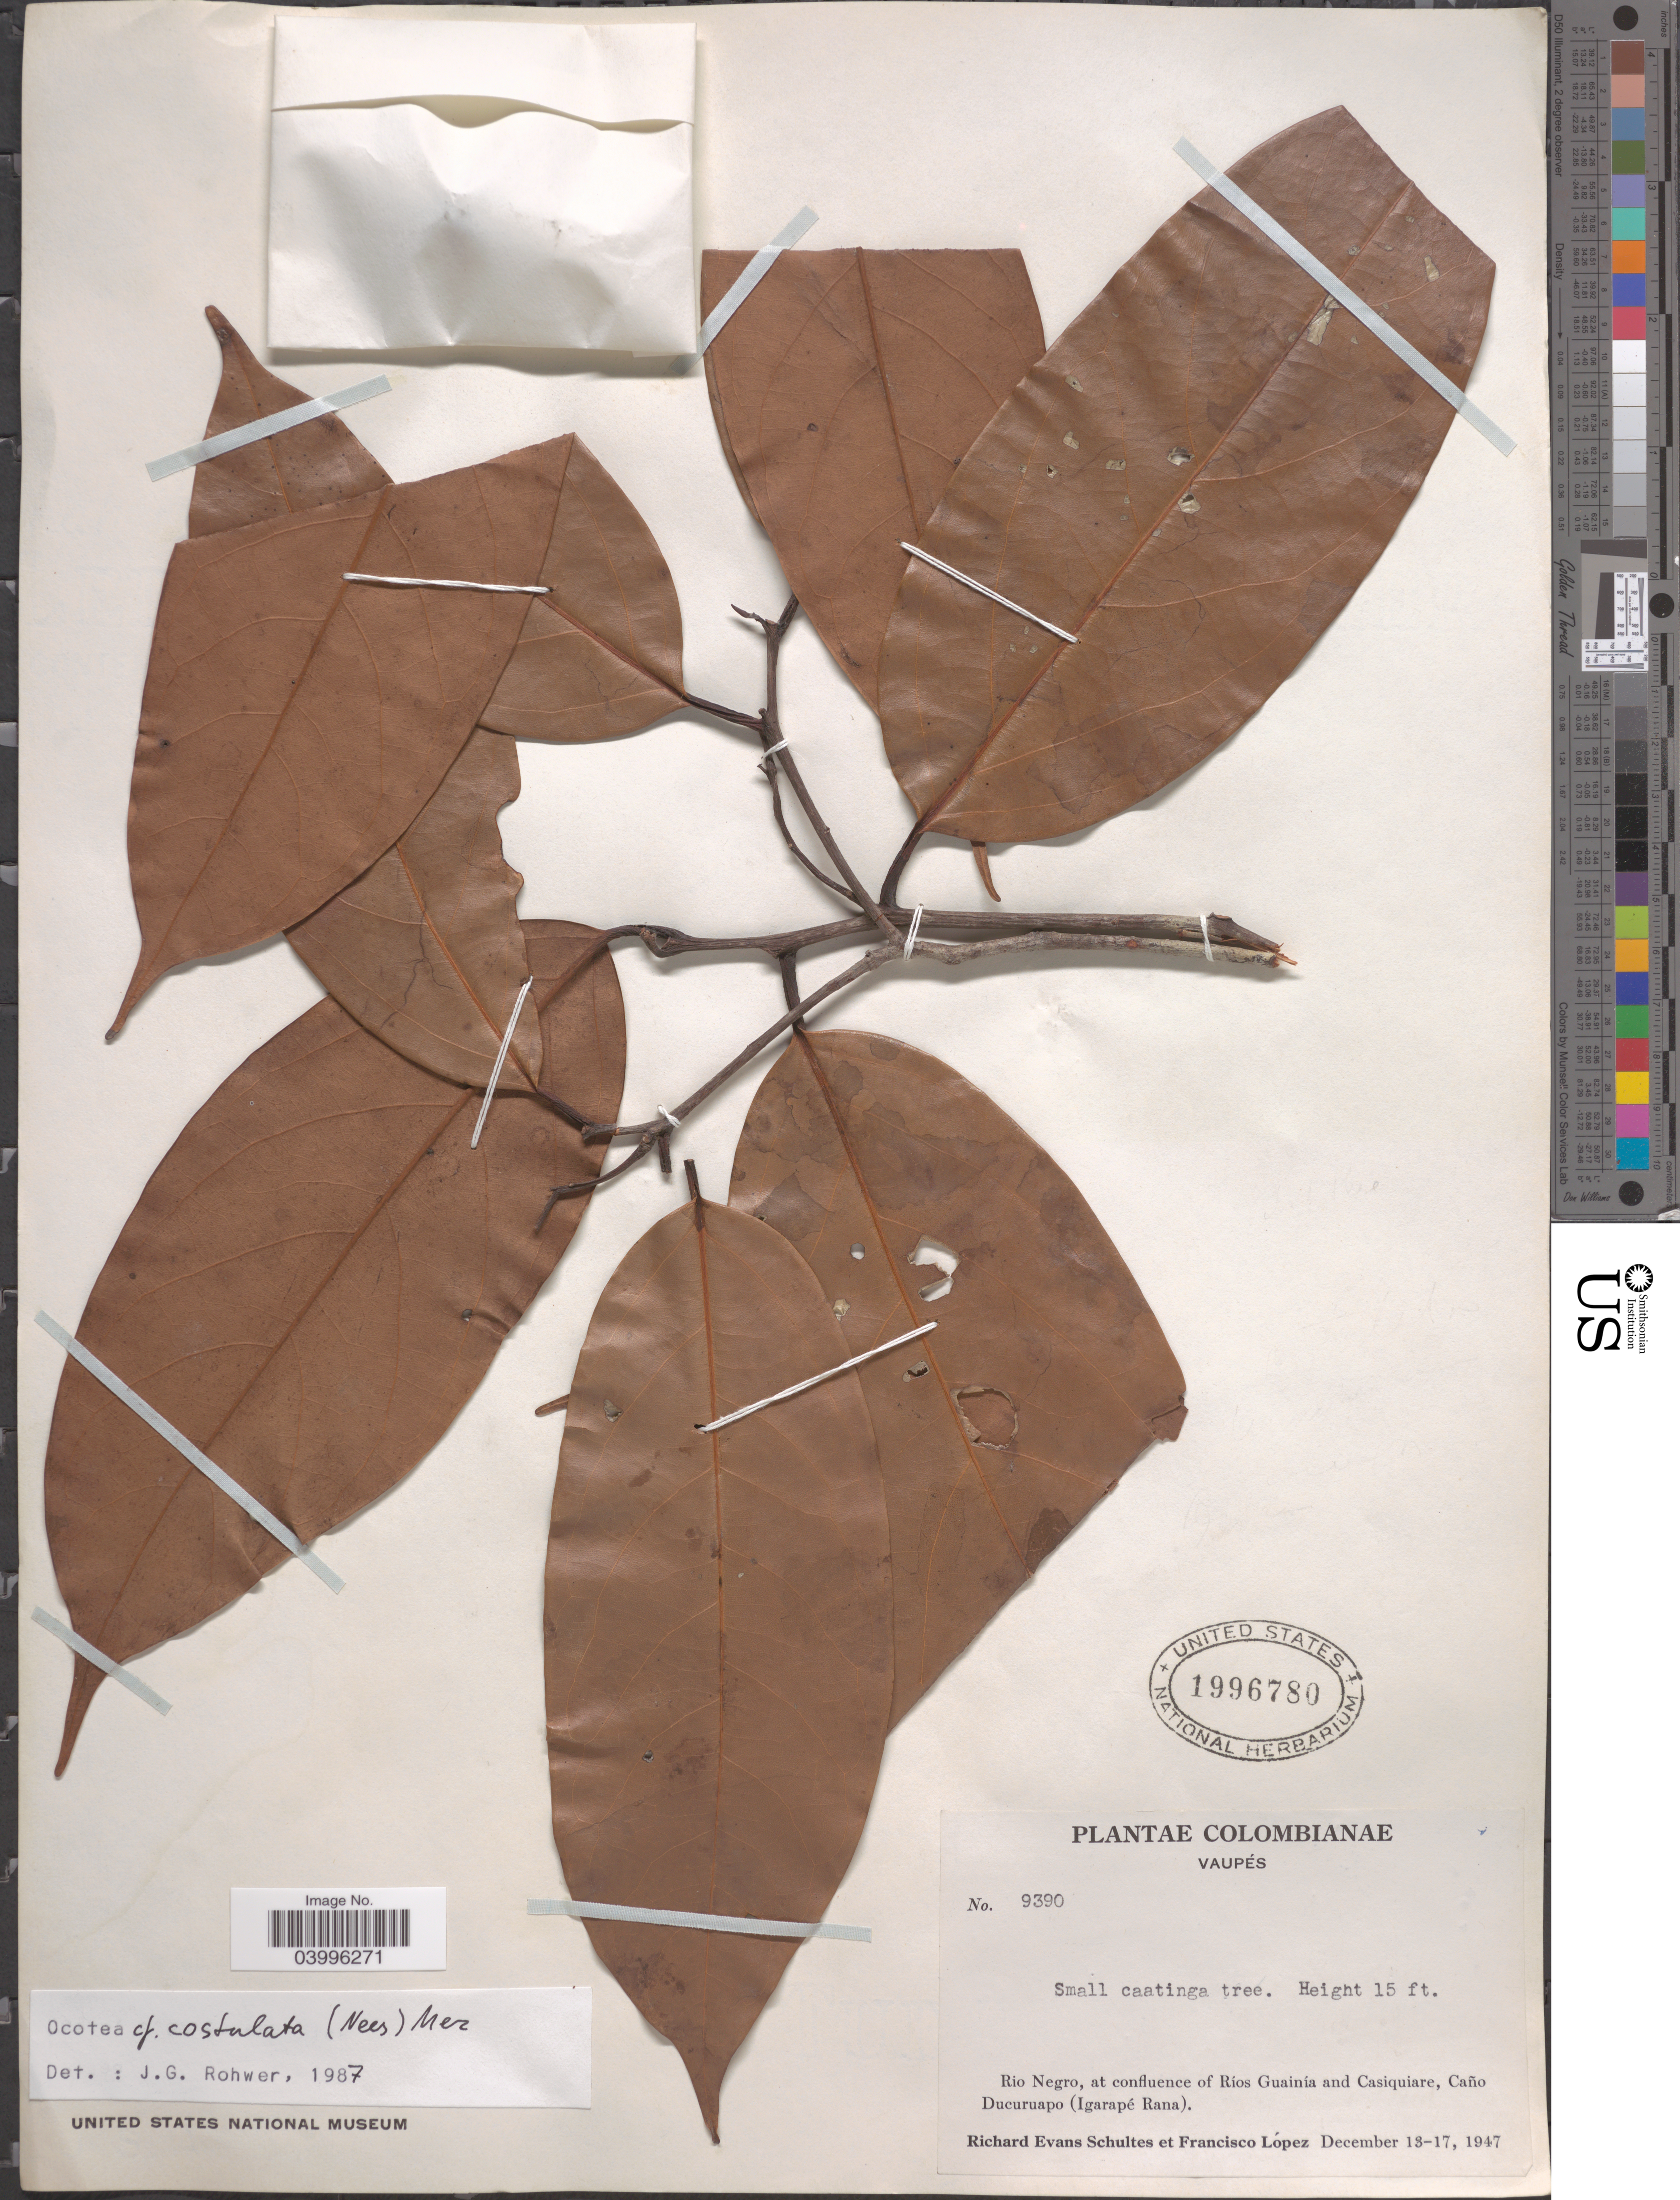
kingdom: Plantae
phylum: Tracheophyta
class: Magnoliopsida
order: Laurales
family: Lauraceae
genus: Ocotea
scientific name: Ocotea costulata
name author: (Nees) Mez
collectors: R. E. Schultes & F. Lopéz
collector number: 9390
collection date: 1947-12-13/1947-12-17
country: Colombia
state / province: Vaupés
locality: Rio Negro, at confluence of Ríos Guainía and Casiquiare, Caño Ducuruapo (Igarapé Rana).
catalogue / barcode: US 1996780